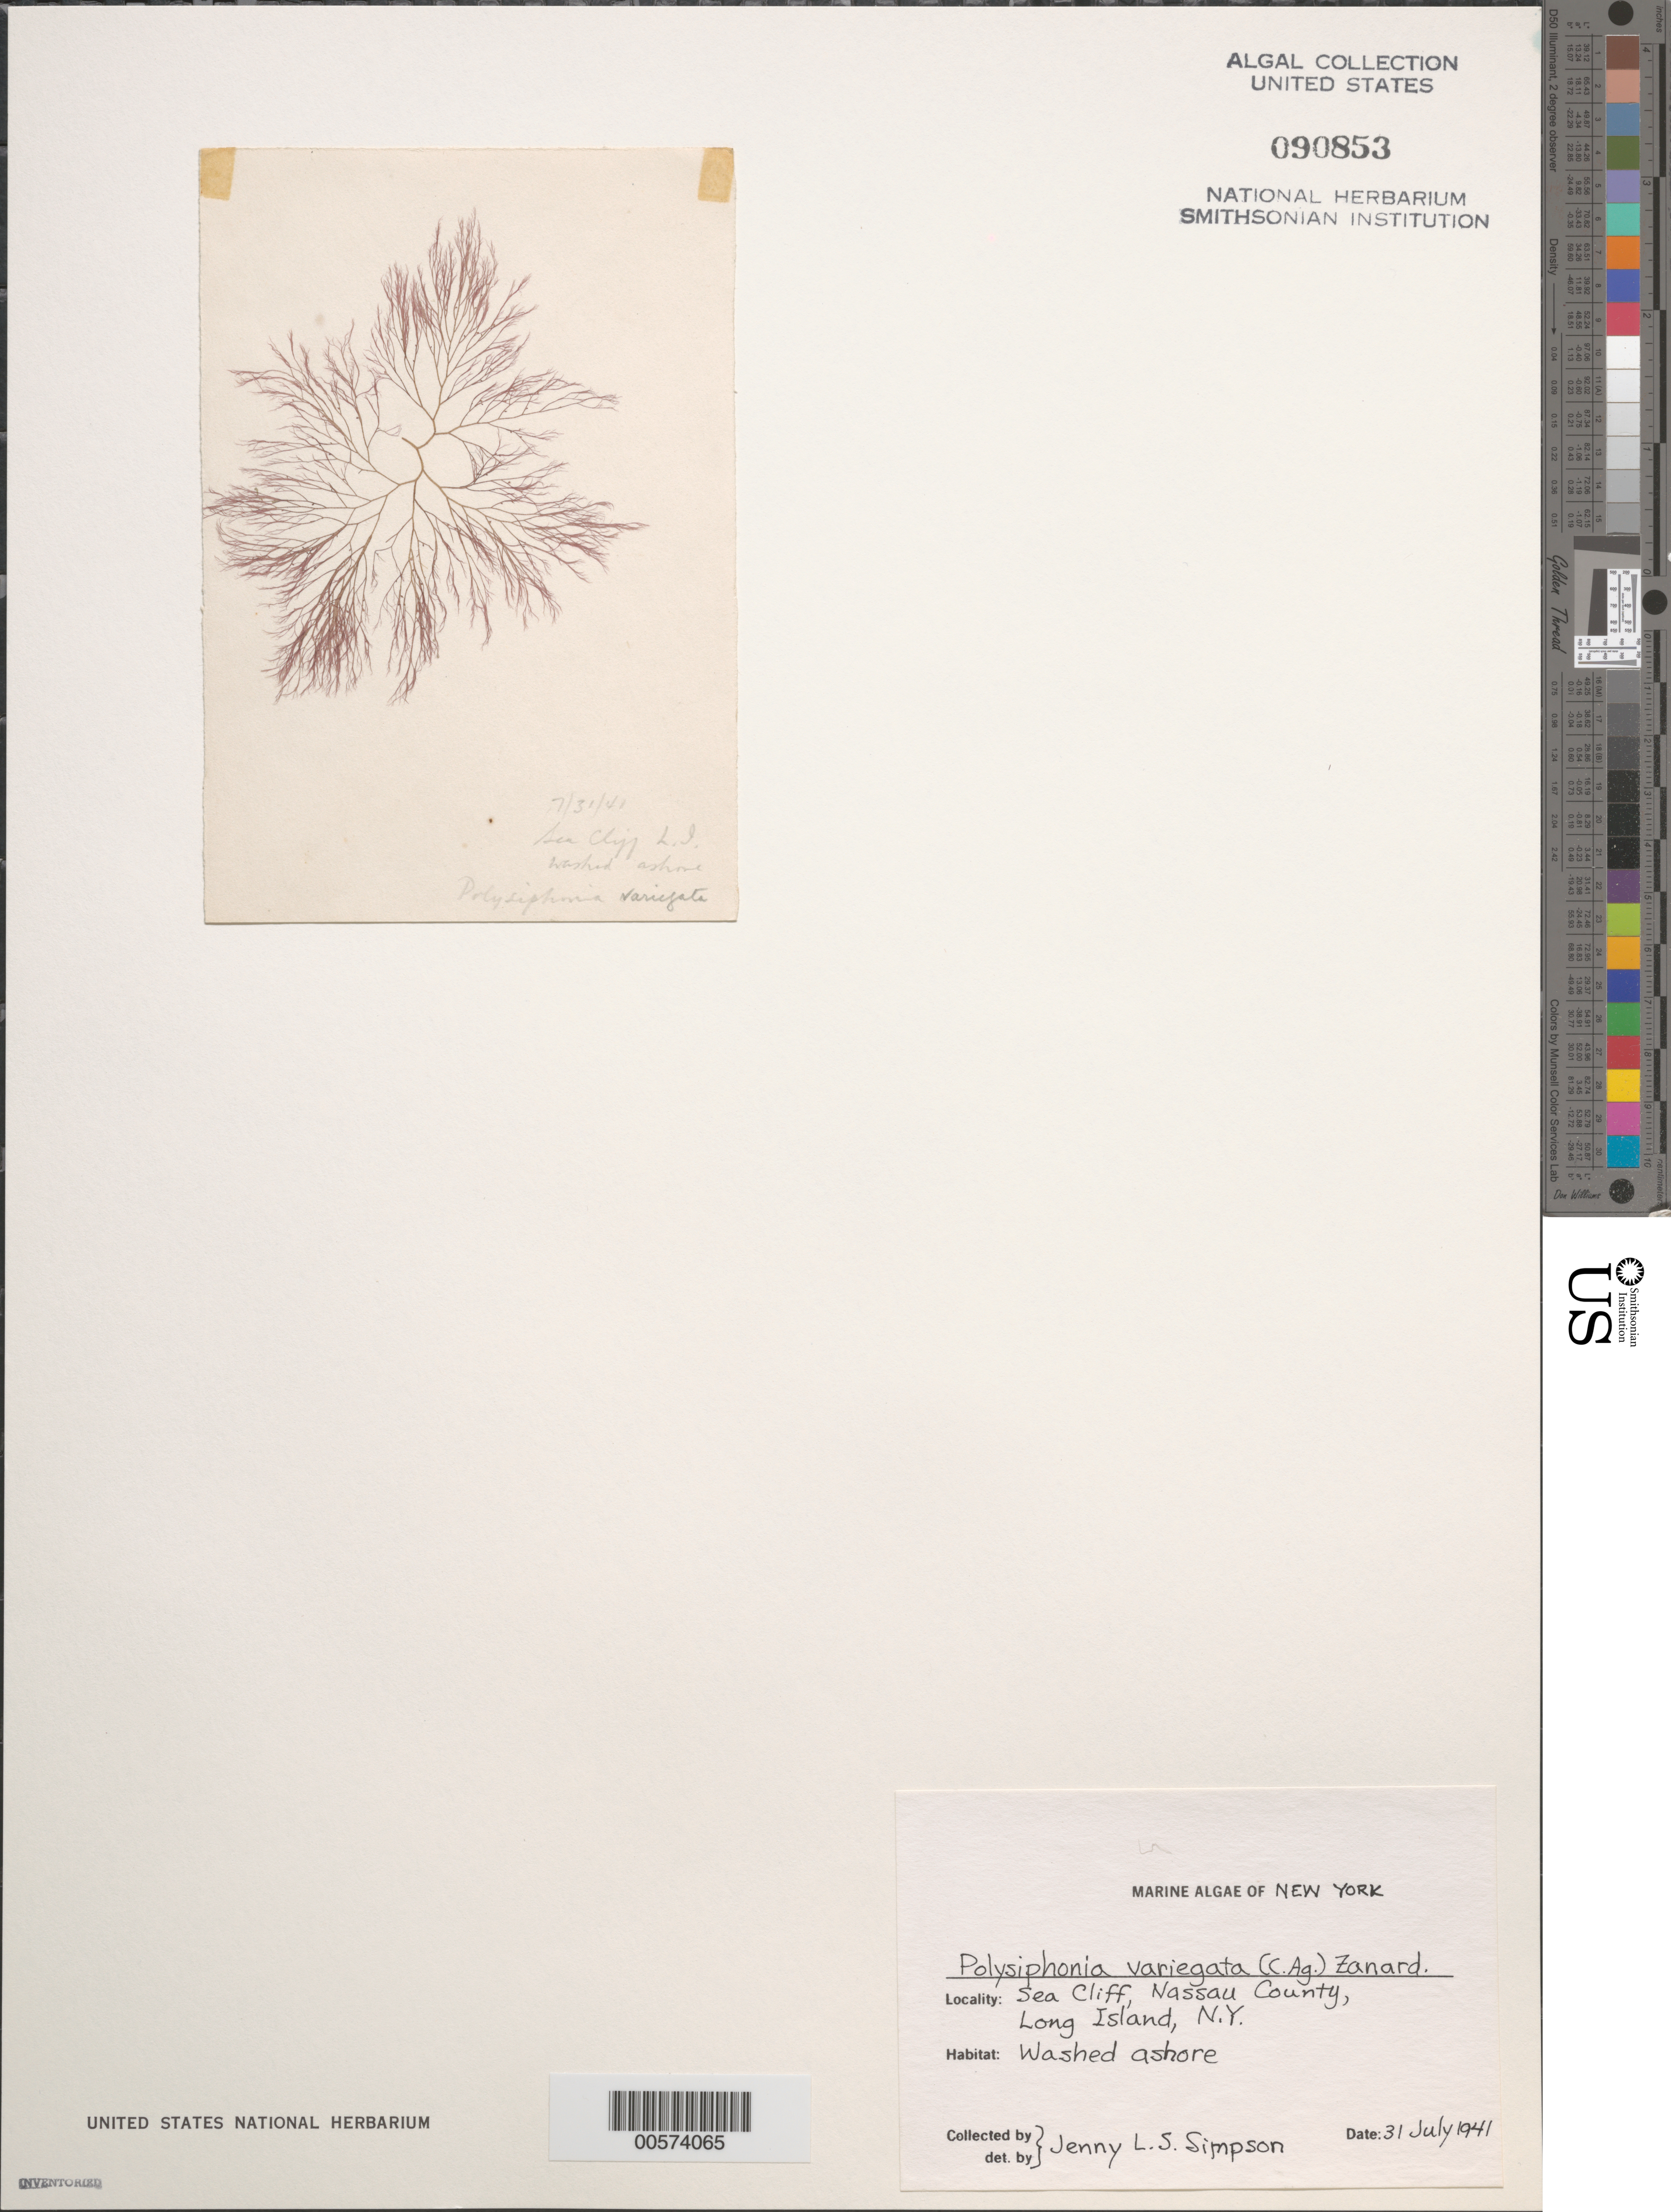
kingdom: Plantae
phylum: Rhodophyta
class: Florideophyceae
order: Ceramiales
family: Rhodomelaceae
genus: Carradoriella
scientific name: Carradoriella denudata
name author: (Dillwyn) Savoie & G.W. Saunders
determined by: Algae name updating Project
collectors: J. Simpson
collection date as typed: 31 Jul 1941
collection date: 1941-07-31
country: United States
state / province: New York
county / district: Nassau County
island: Long Island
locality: Sea Cliff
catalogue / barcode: US 90853